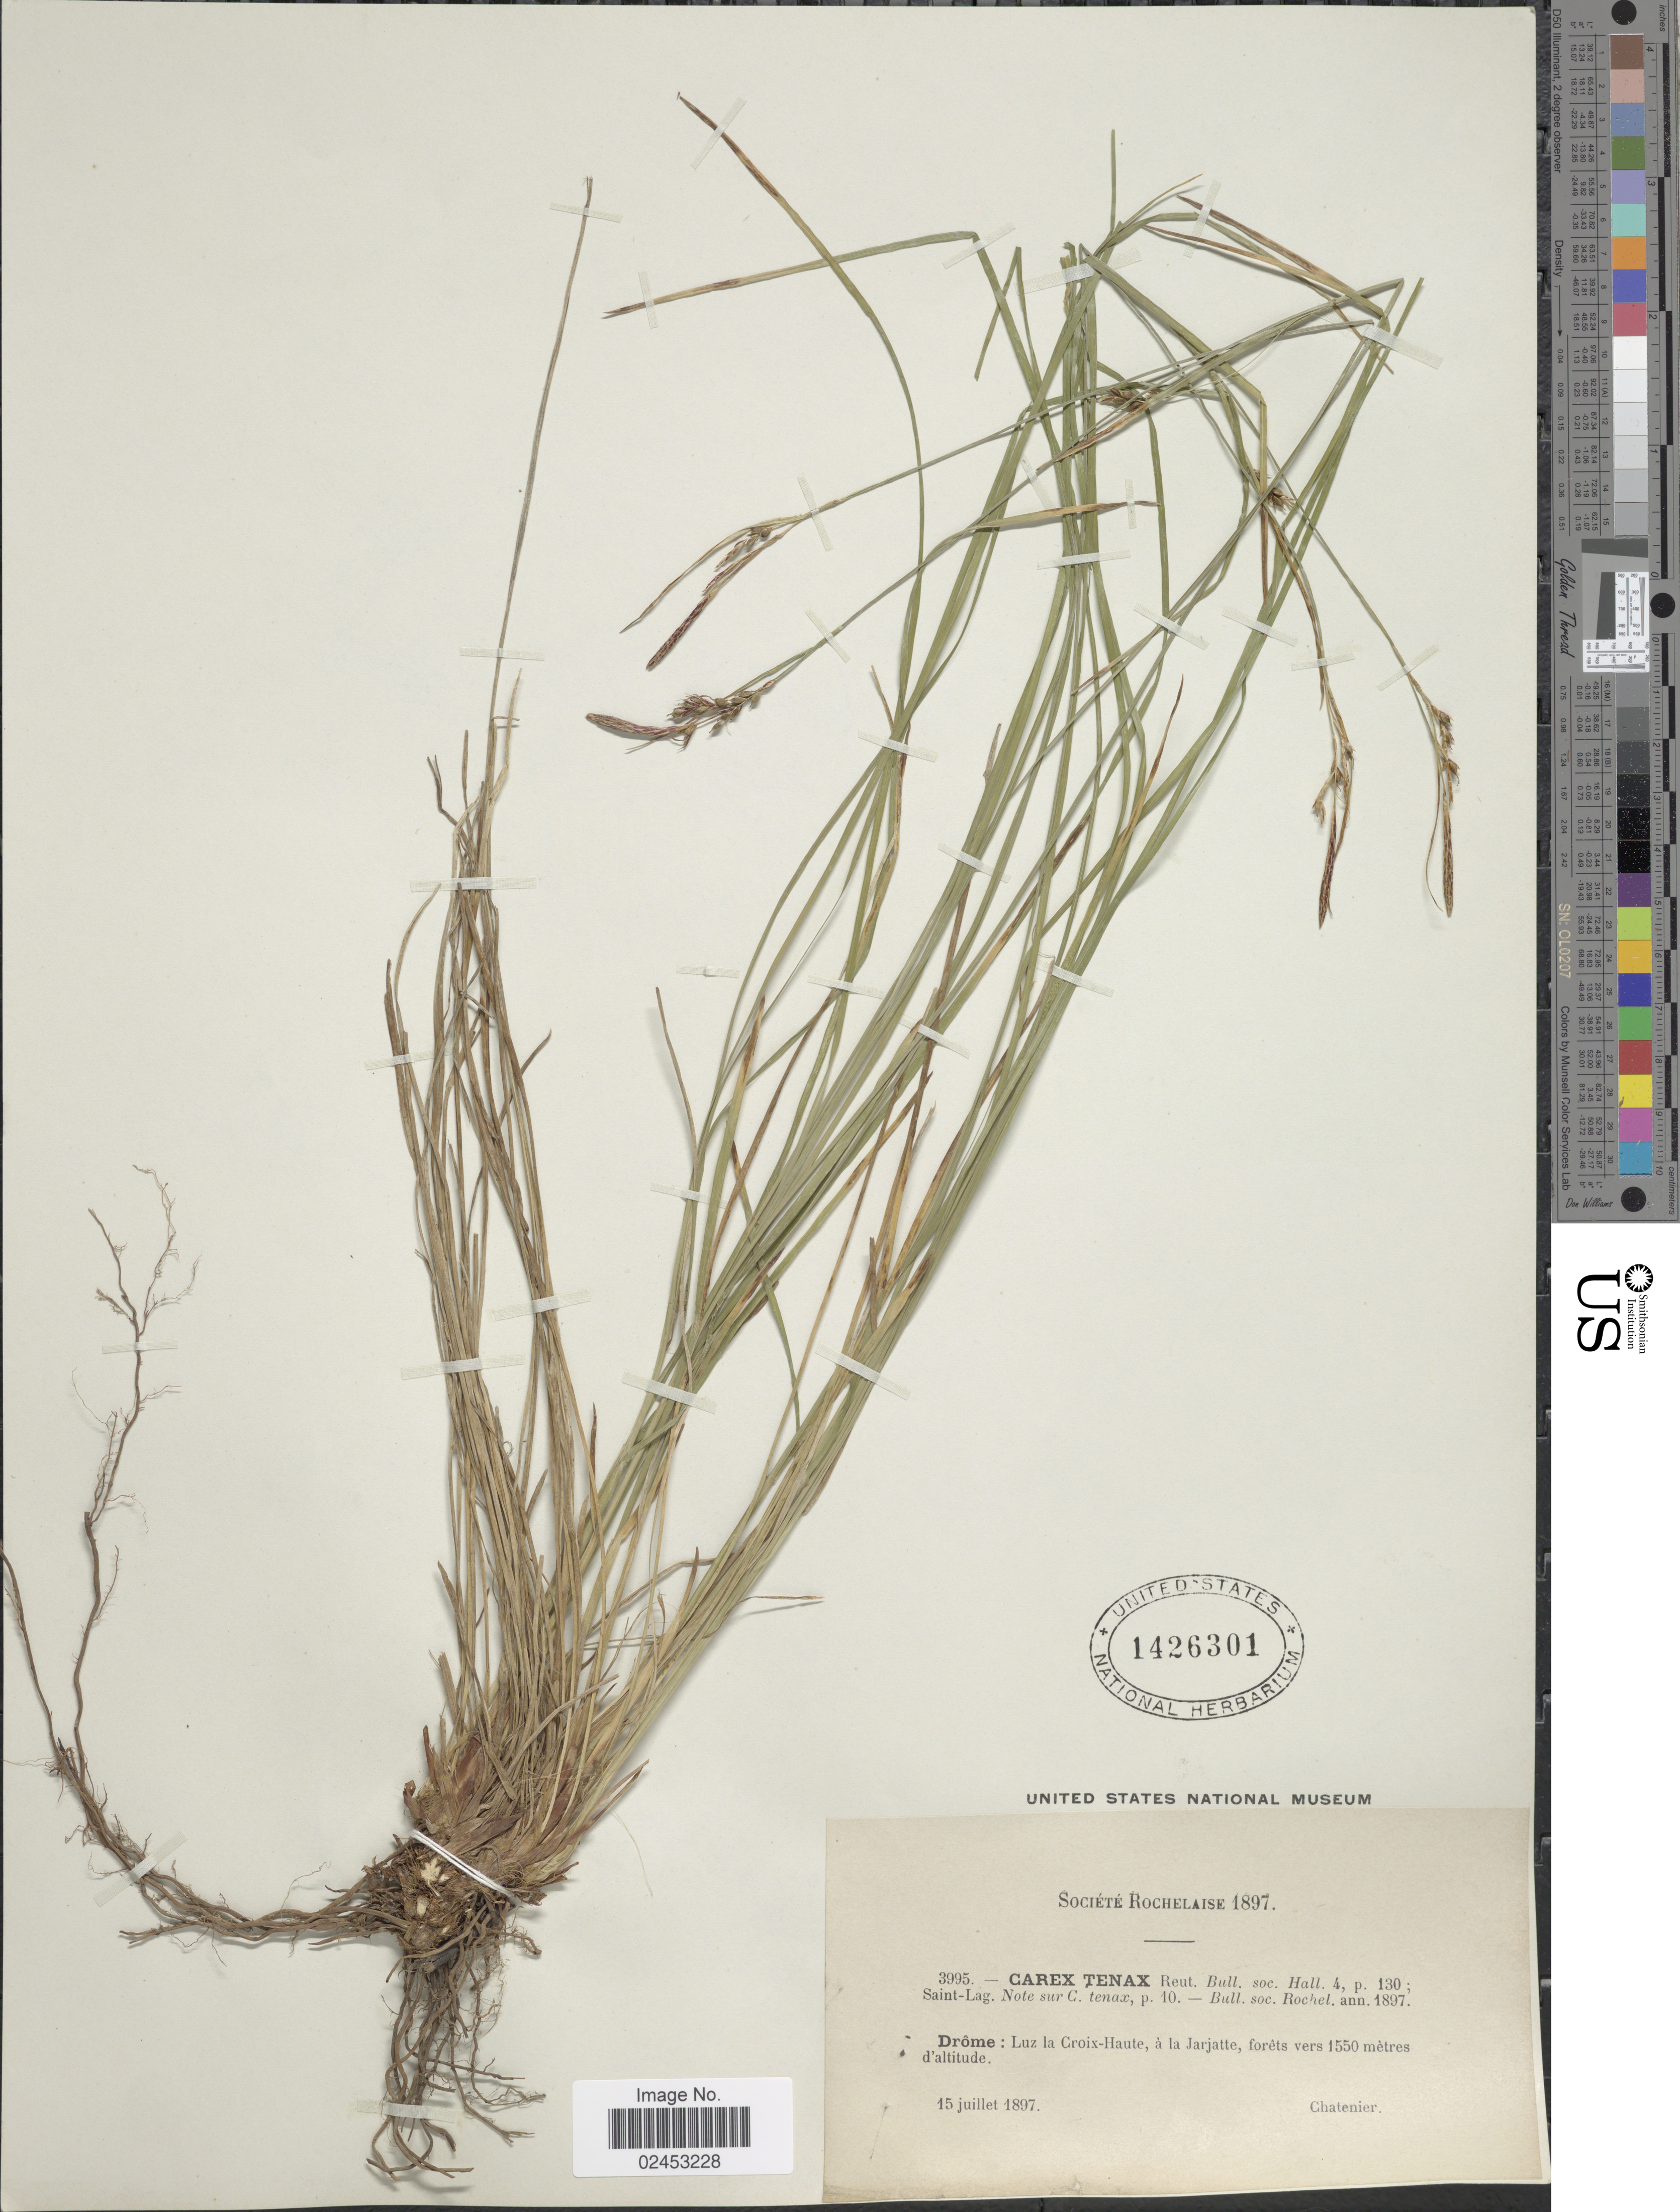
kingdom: Plantae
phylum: Tracheophyta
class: Liliopsida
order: Poales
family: Cyperaceae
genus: Carex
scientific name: Carex tenax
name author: Chapm. ex Dewey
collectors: Chatenier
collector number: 3995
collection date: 1897-07-15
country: France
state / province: Auvergne-Rhône-Alpes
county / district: Drôme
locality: Societe Rochelaise, Drome: Luz la Croix-Haute, a la Jarjatte.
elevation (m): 1550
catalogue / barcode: US 1426301